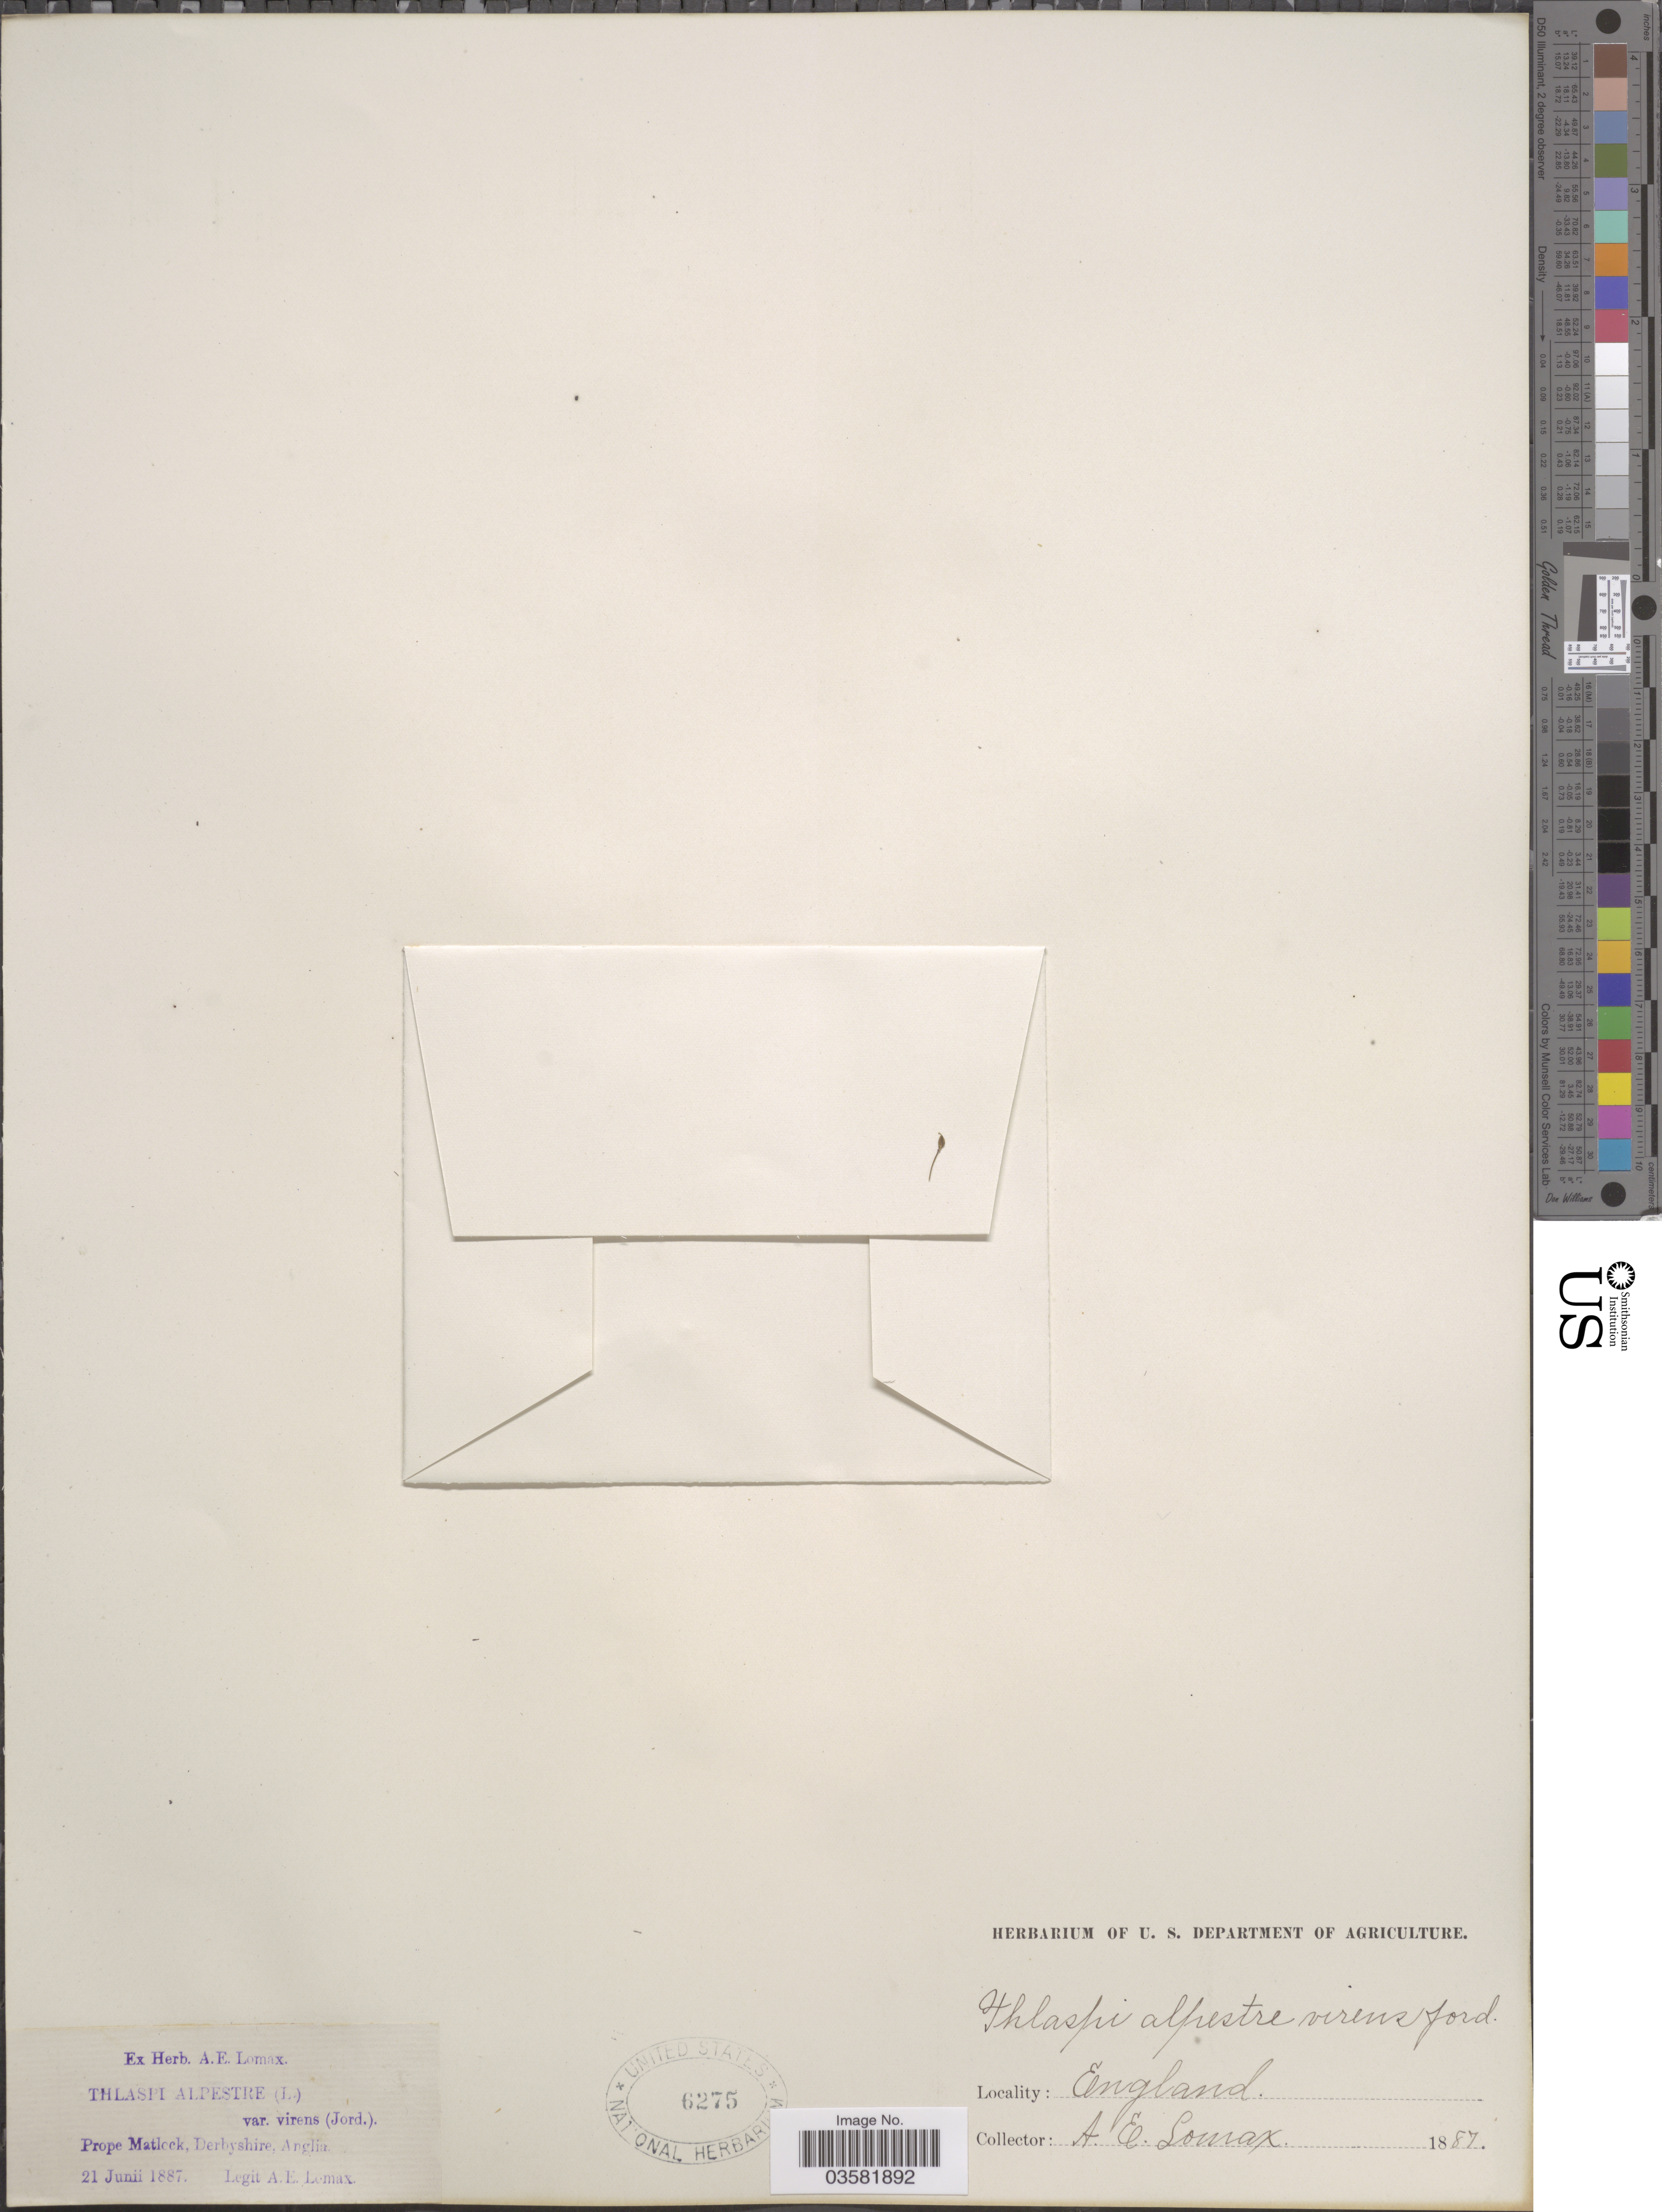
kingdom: Plantae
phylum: Tracheophyta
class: Magnoliopsida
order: Brassicales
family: Brassicaceae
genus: Thlaspi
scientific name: Thlaspi alpestre L. nom. illeg.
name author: L.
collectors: A. Lomax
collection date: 1887-06-21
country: United Kingdom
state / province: England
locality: Prope Matlock, Derbyshire, Anglia. England.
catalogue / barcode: US 6275